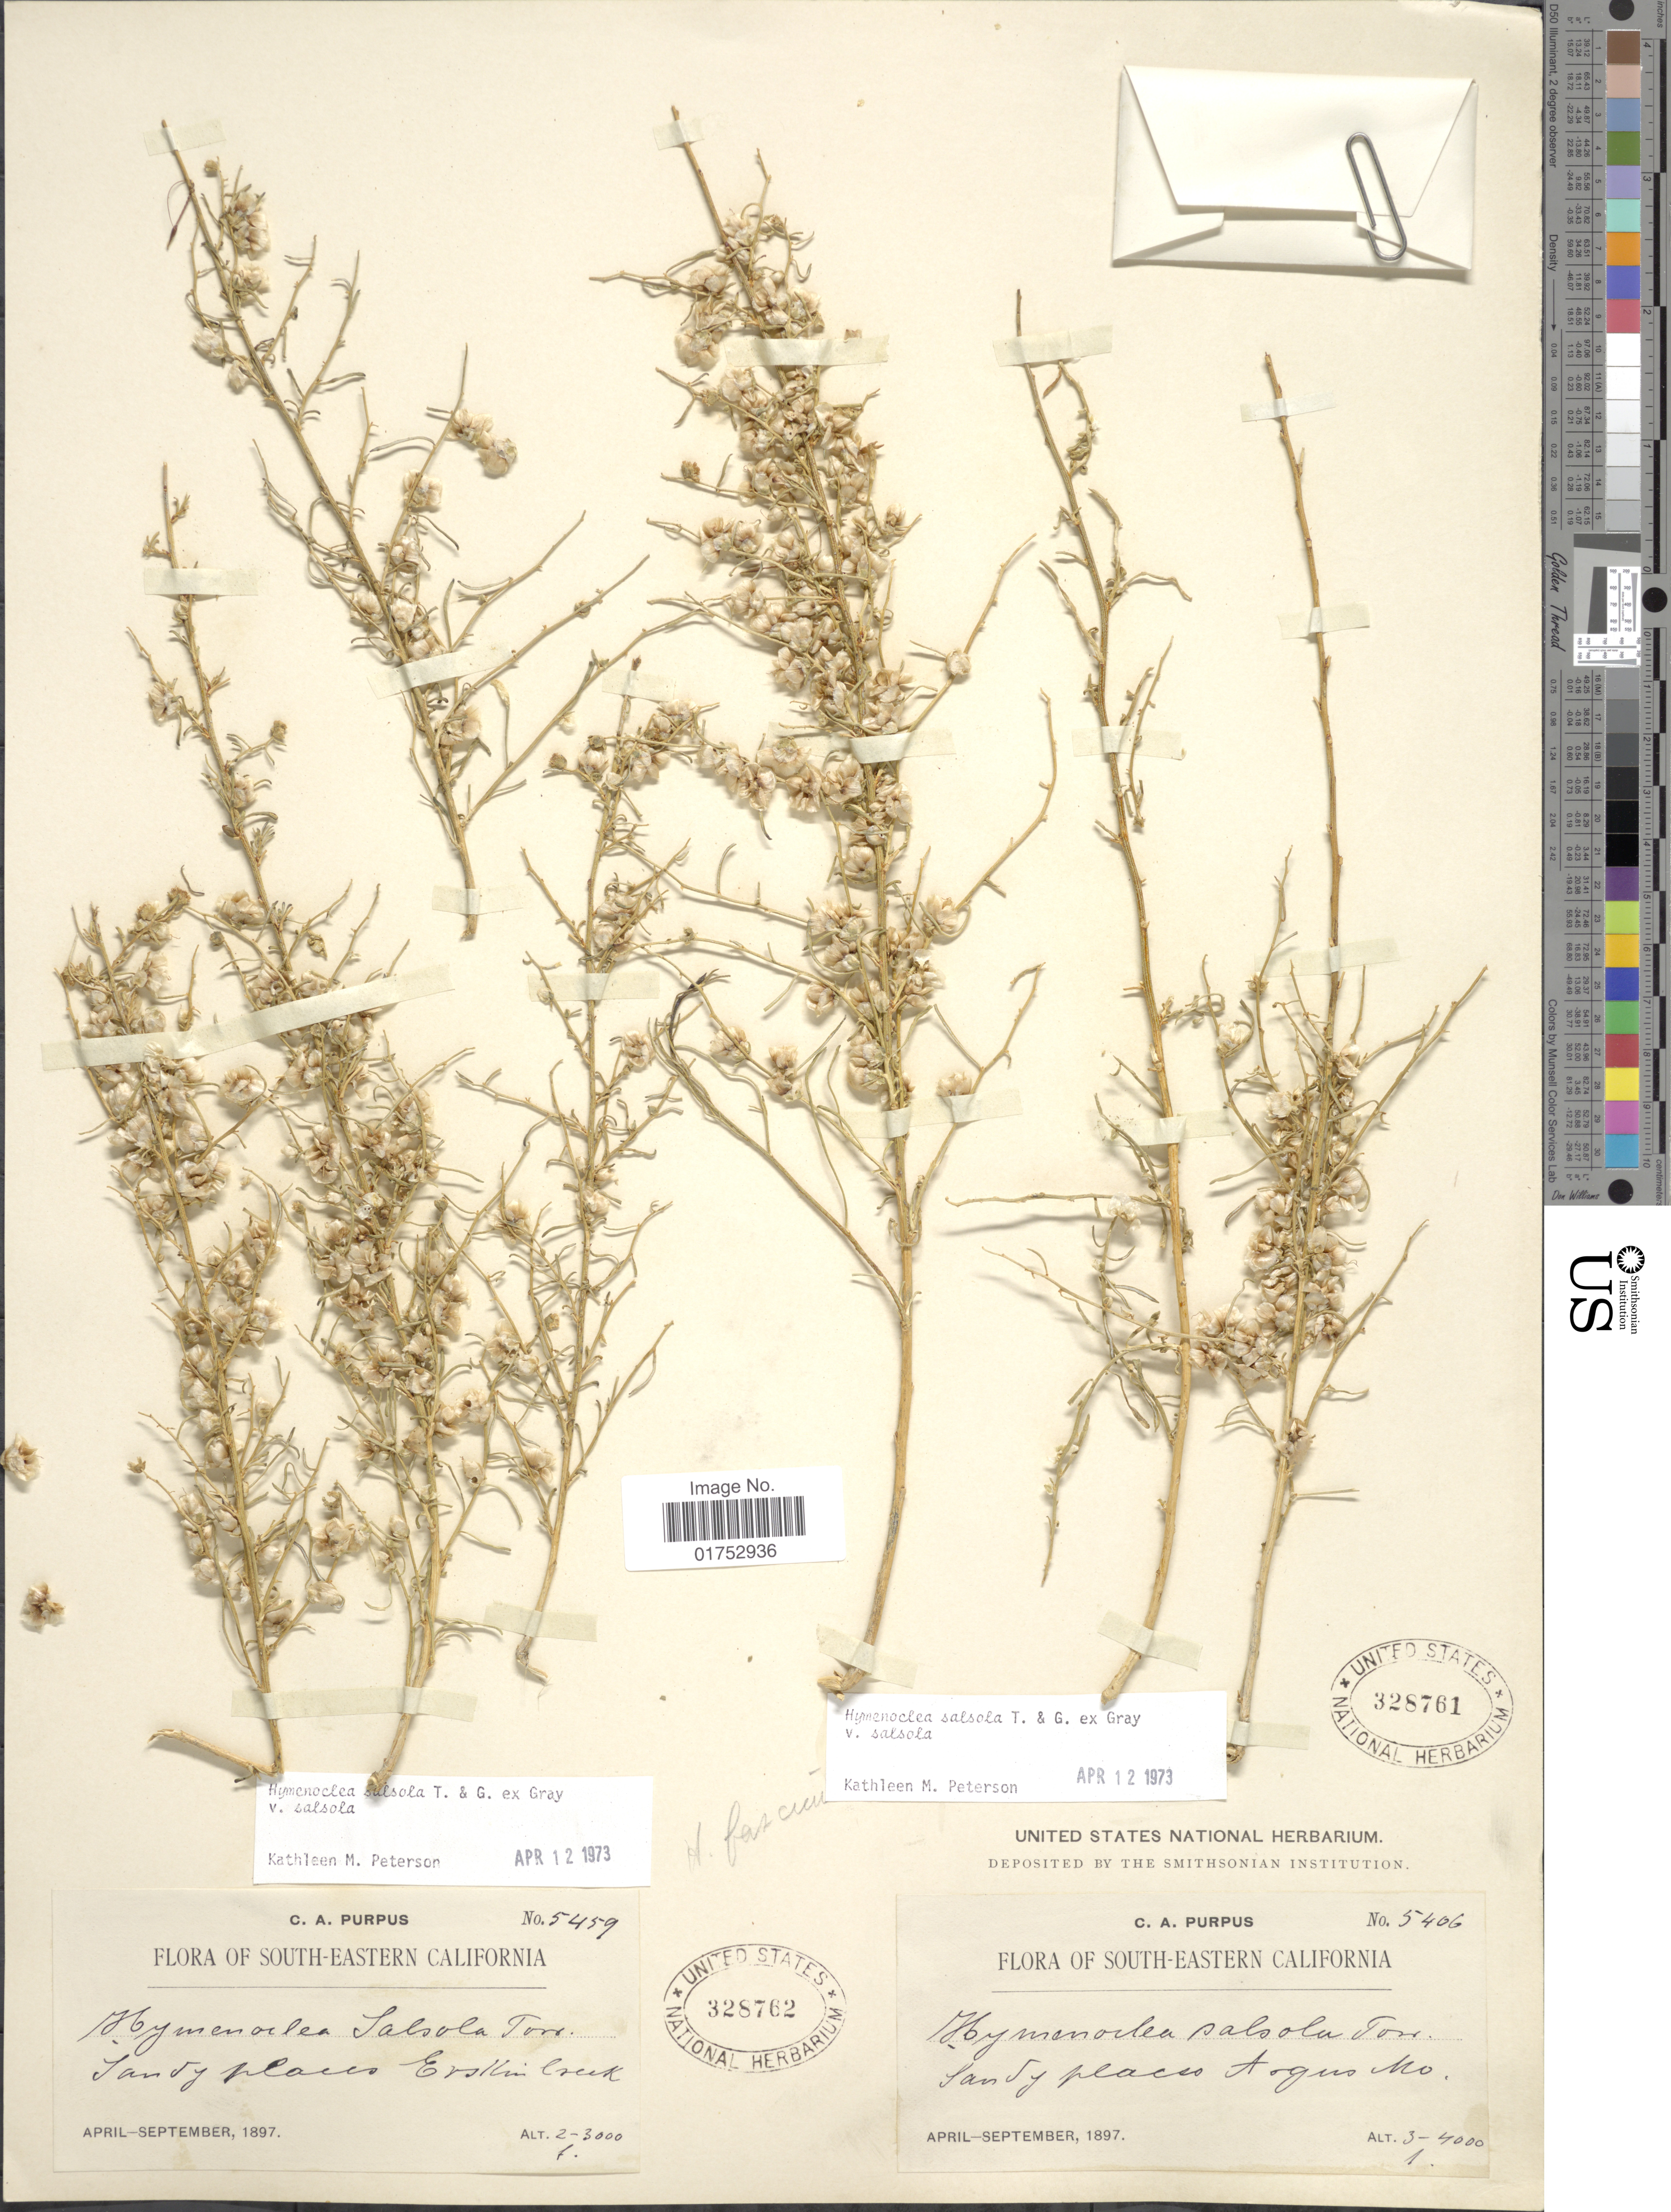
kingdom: Plantae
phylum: Tracheophyta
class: Magnoliopsida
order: Asterales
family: Asteraceae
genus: Hymenoclea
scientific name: Hymenoclea salsola var. salsola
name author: Torr. & A. Gray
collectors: C. A. Purpus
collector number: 5406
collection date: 1897-04/1897-09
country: United States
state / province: California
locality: South-Eastern California, Sandy places Argus Mts.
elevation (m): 914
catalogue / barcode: US 328761-2